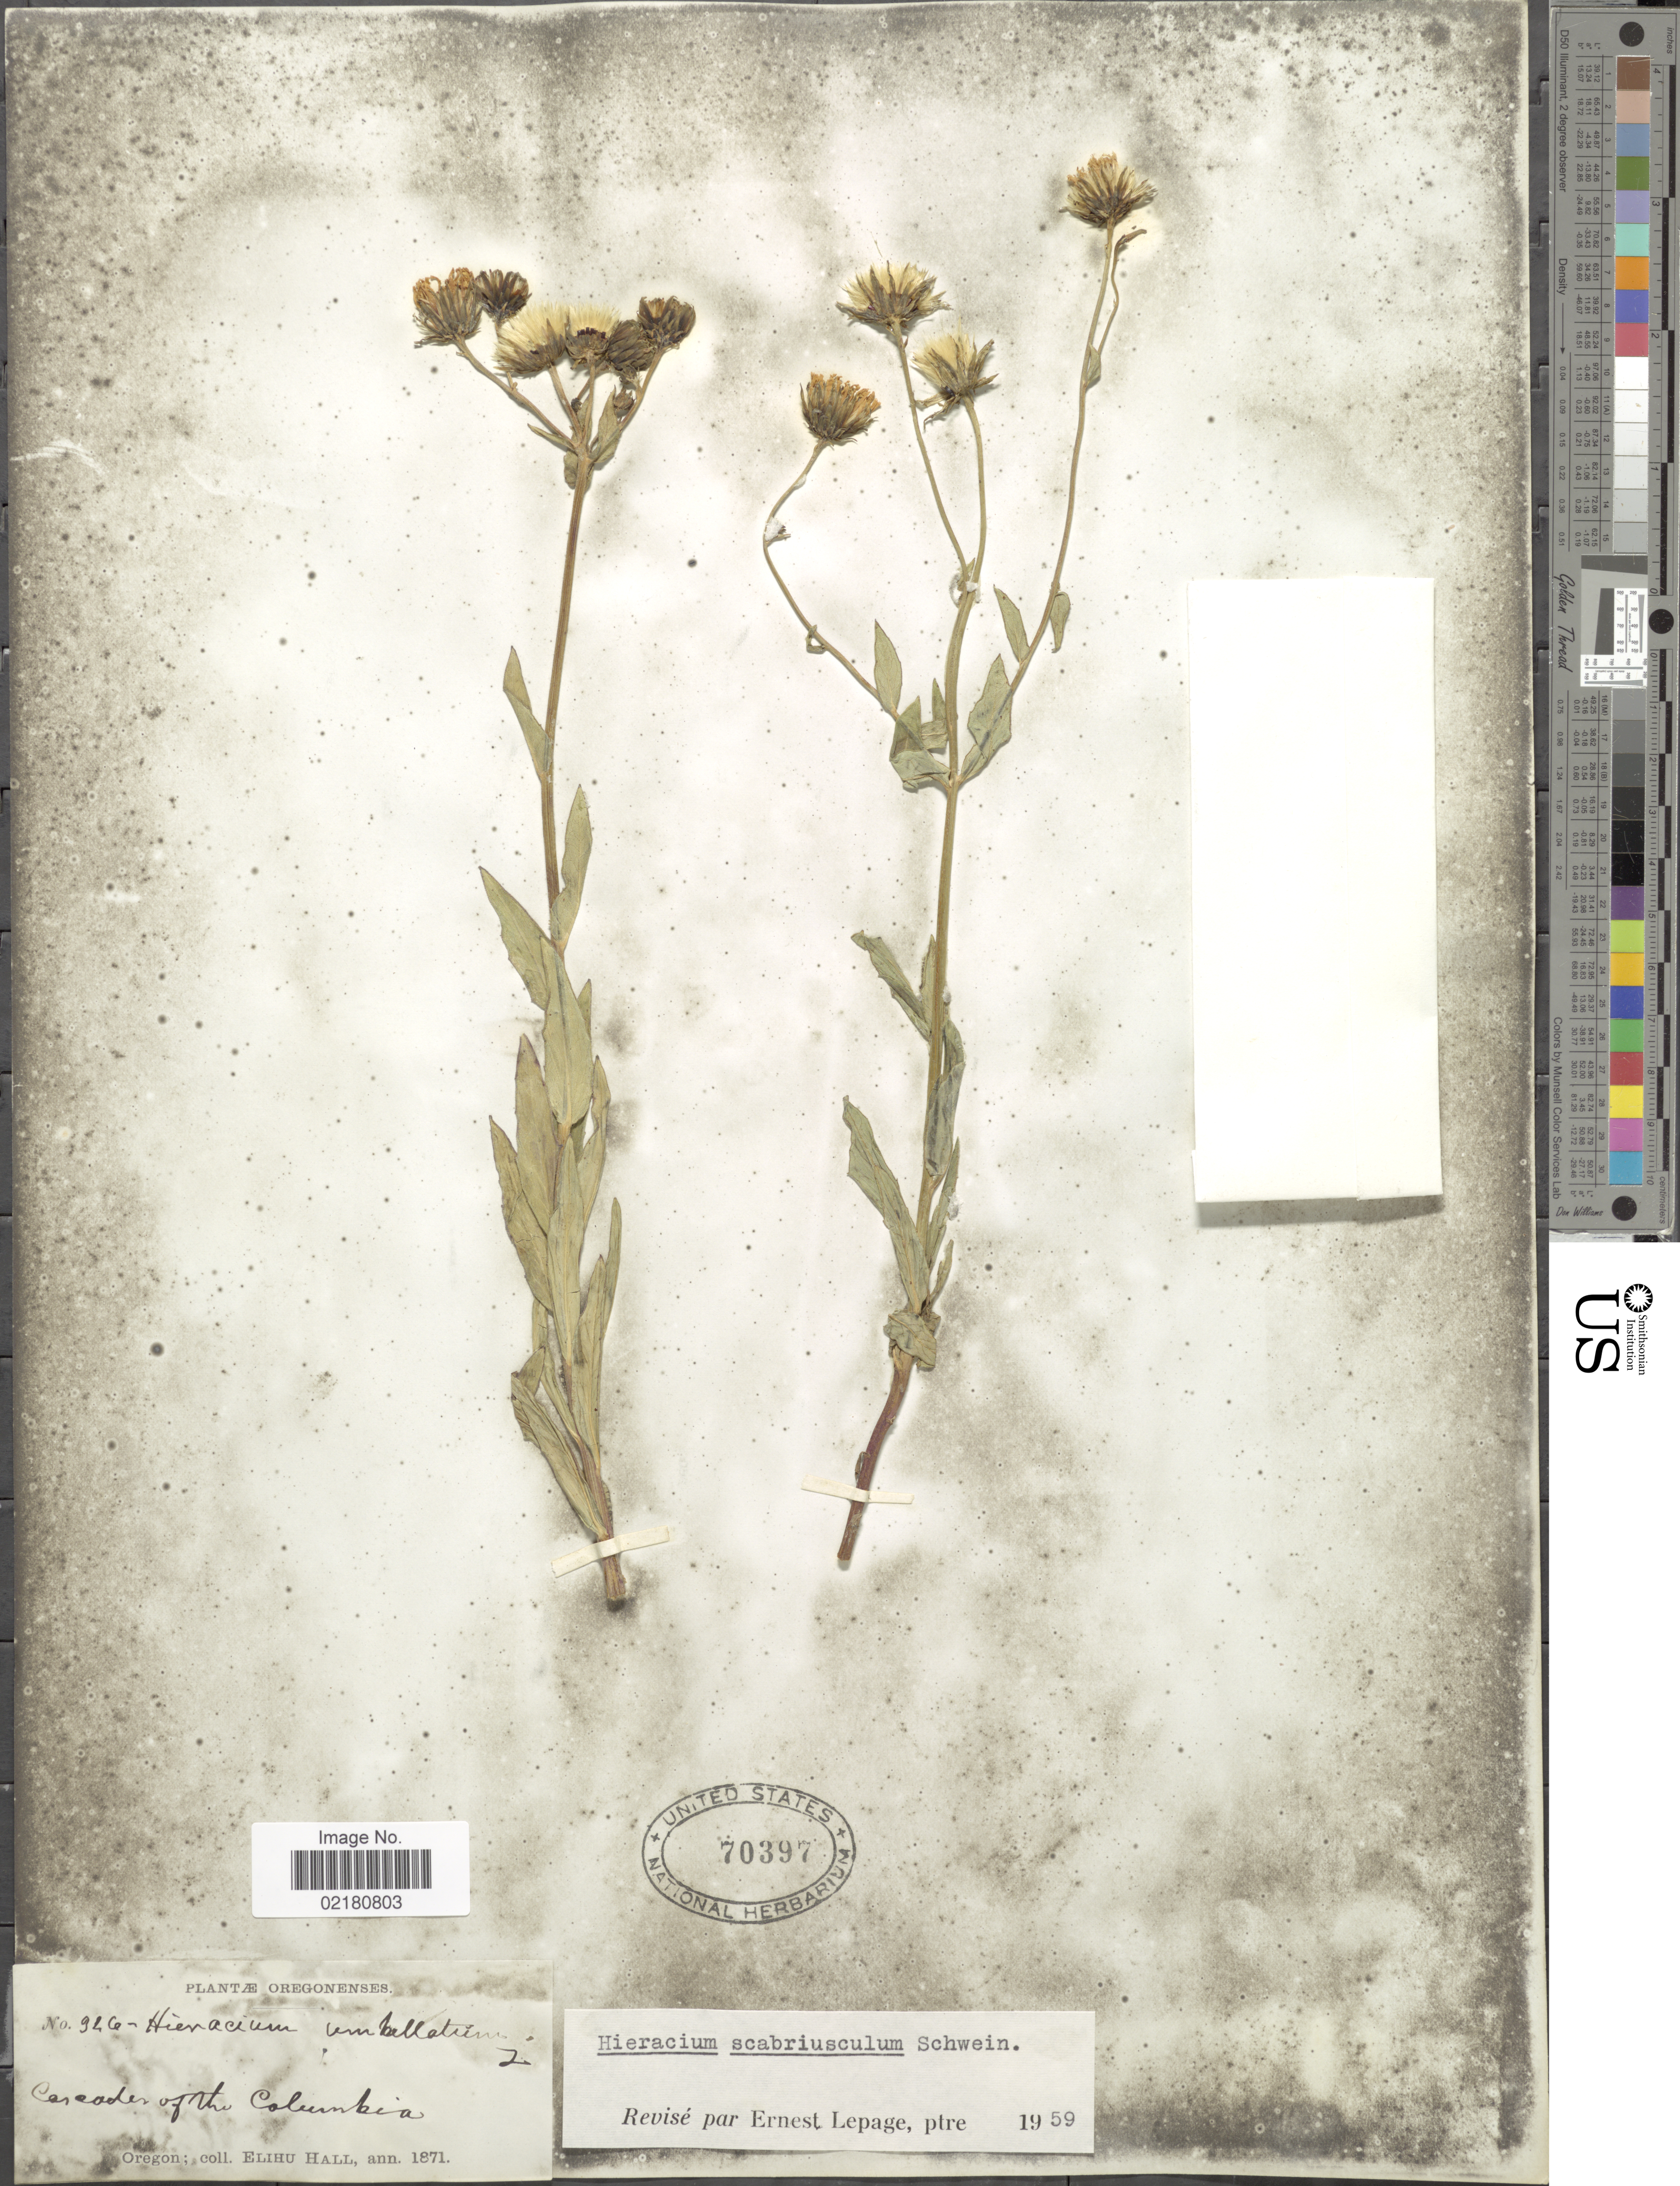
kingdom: Plantae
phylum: Tracheophyta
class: Magnoliopsida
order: Asterales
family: Asteraceae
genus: Hieracium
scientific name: Hieracium umbellatum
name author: L.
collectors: E. Hall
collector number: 926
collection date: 1871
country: United States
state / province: Oregon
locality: Oregon, Cascades of the Colombia,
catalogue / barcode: US 70397